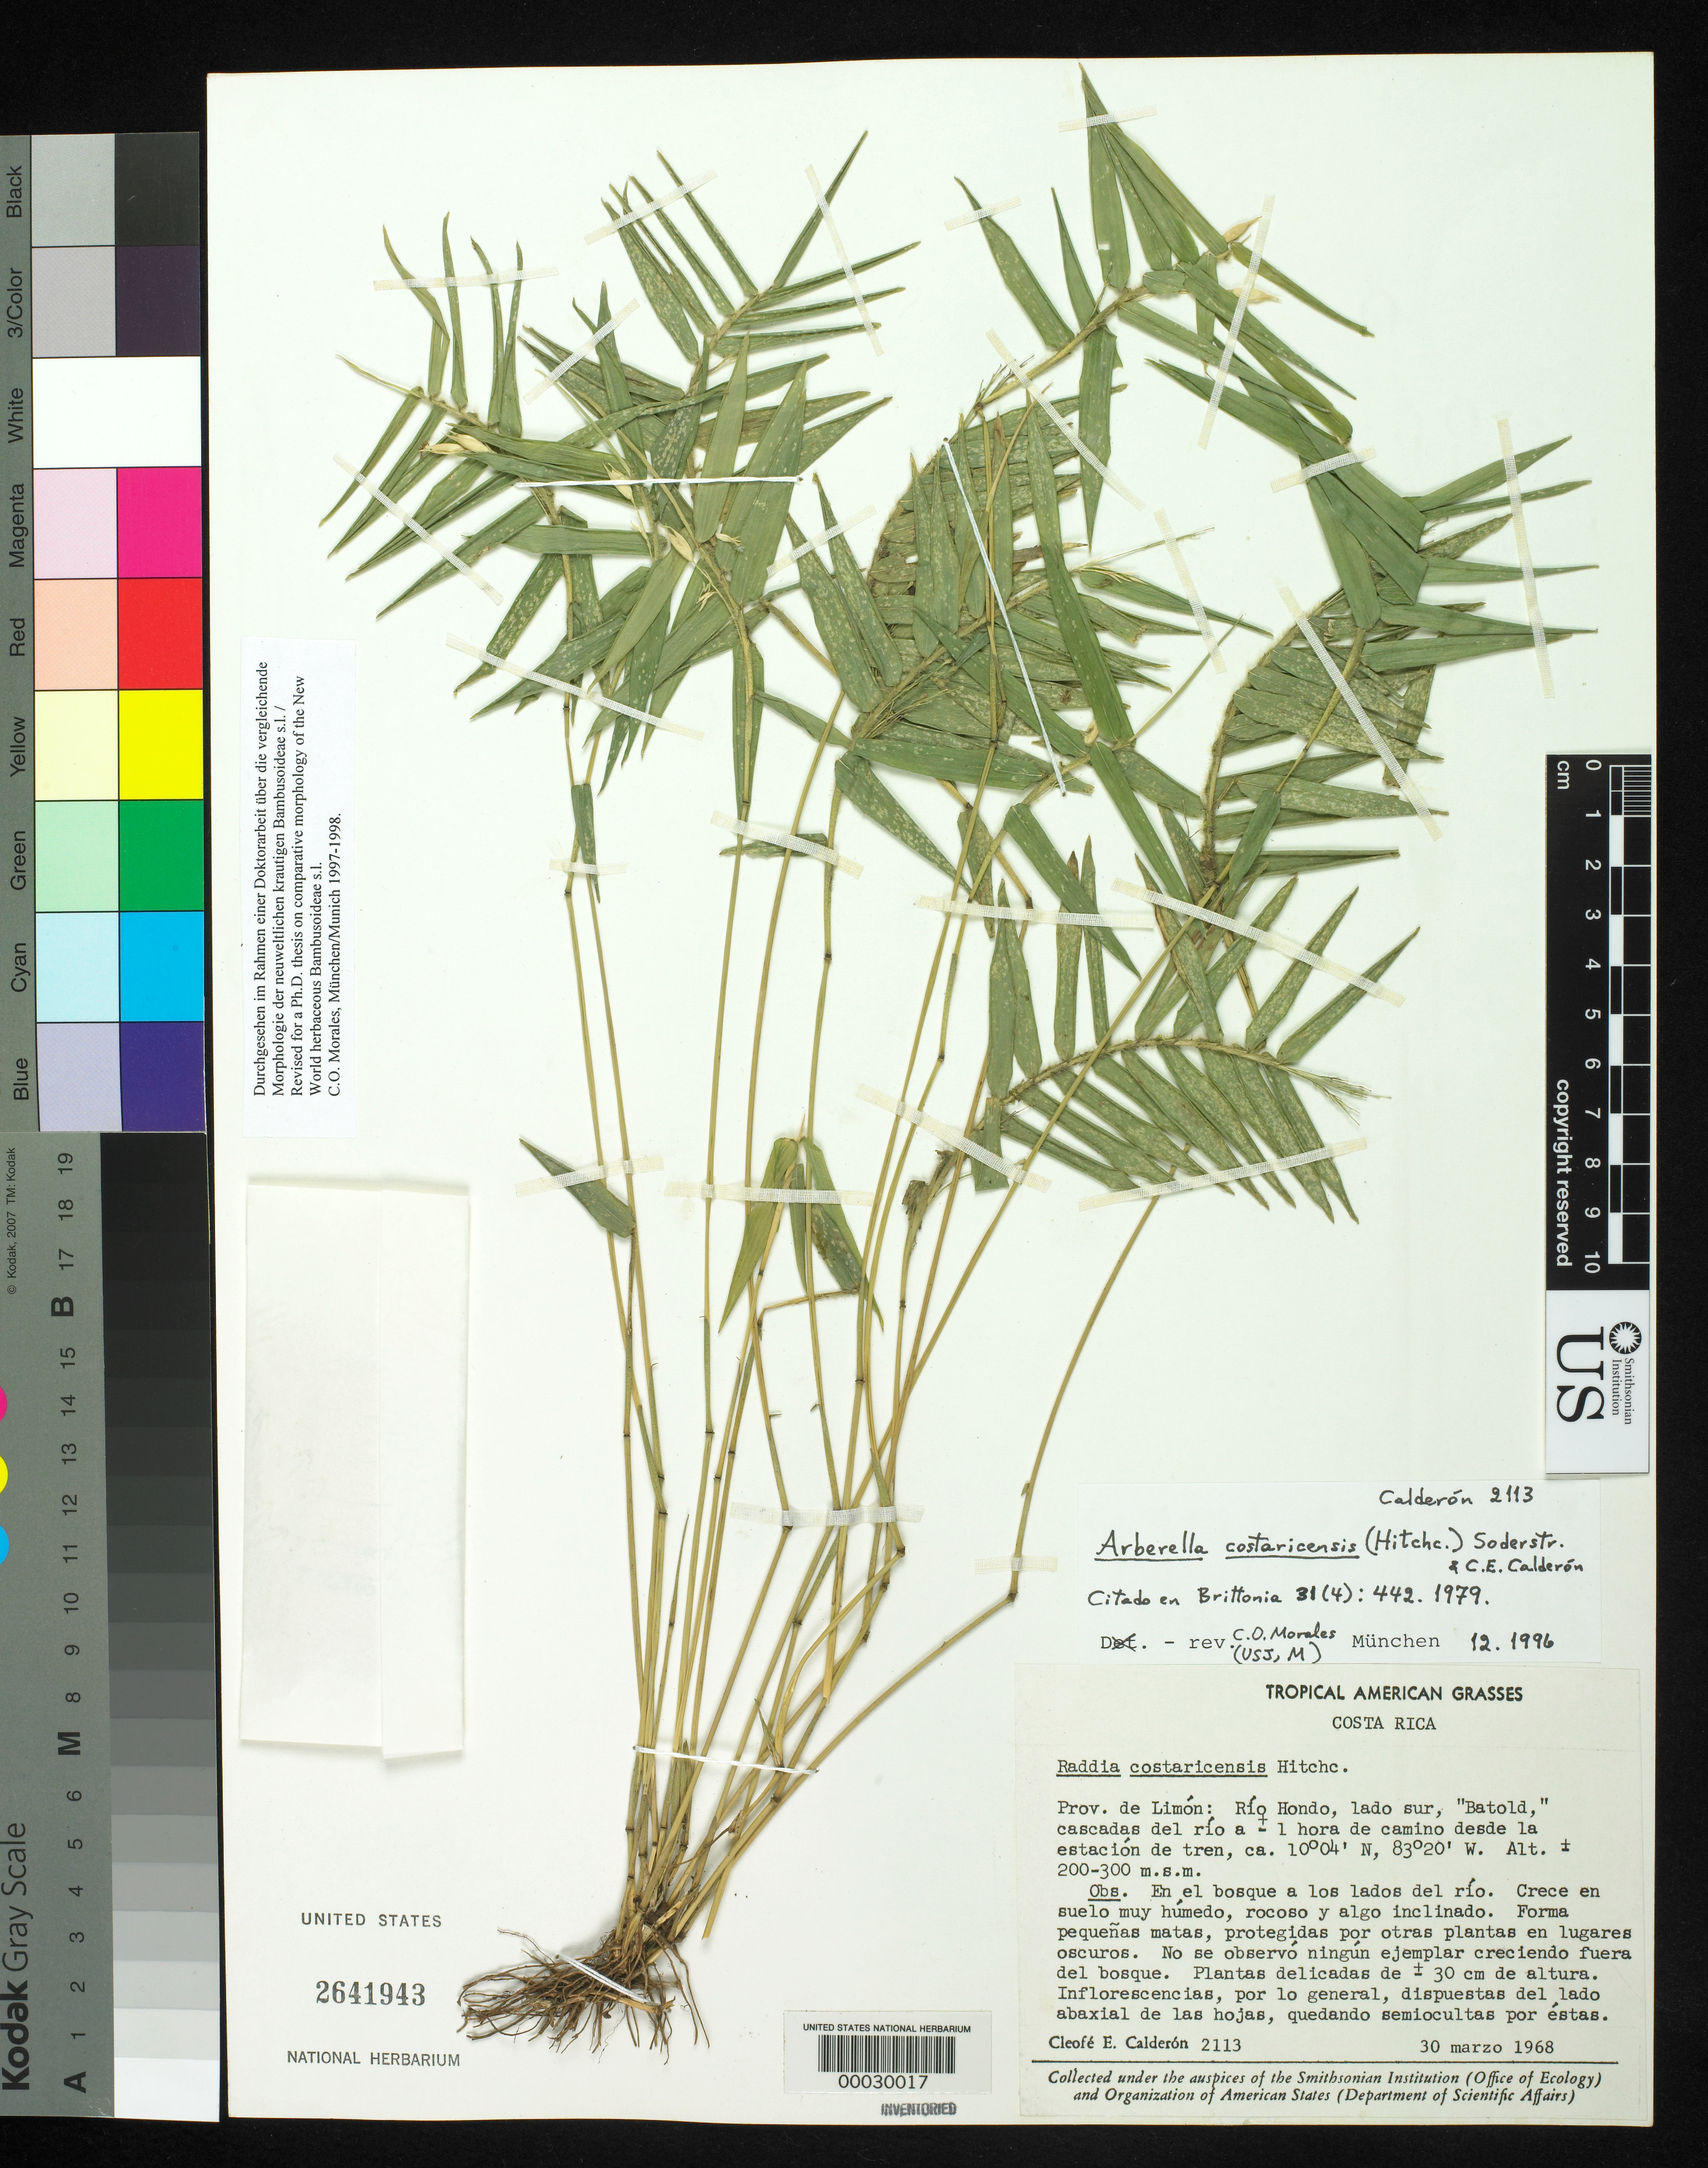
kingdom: Plantae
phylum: Tracheophyta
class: Liliopsida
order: Poales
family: Poaceae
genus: Arberella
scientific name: Arberella costaricensis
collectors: C. E. Calderón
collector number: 2113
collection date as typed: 30 Mar 1968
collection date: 1968-03-30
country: Costa Rica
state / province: Limón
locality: Rio hondo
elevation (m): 200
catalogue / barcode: US 2641943